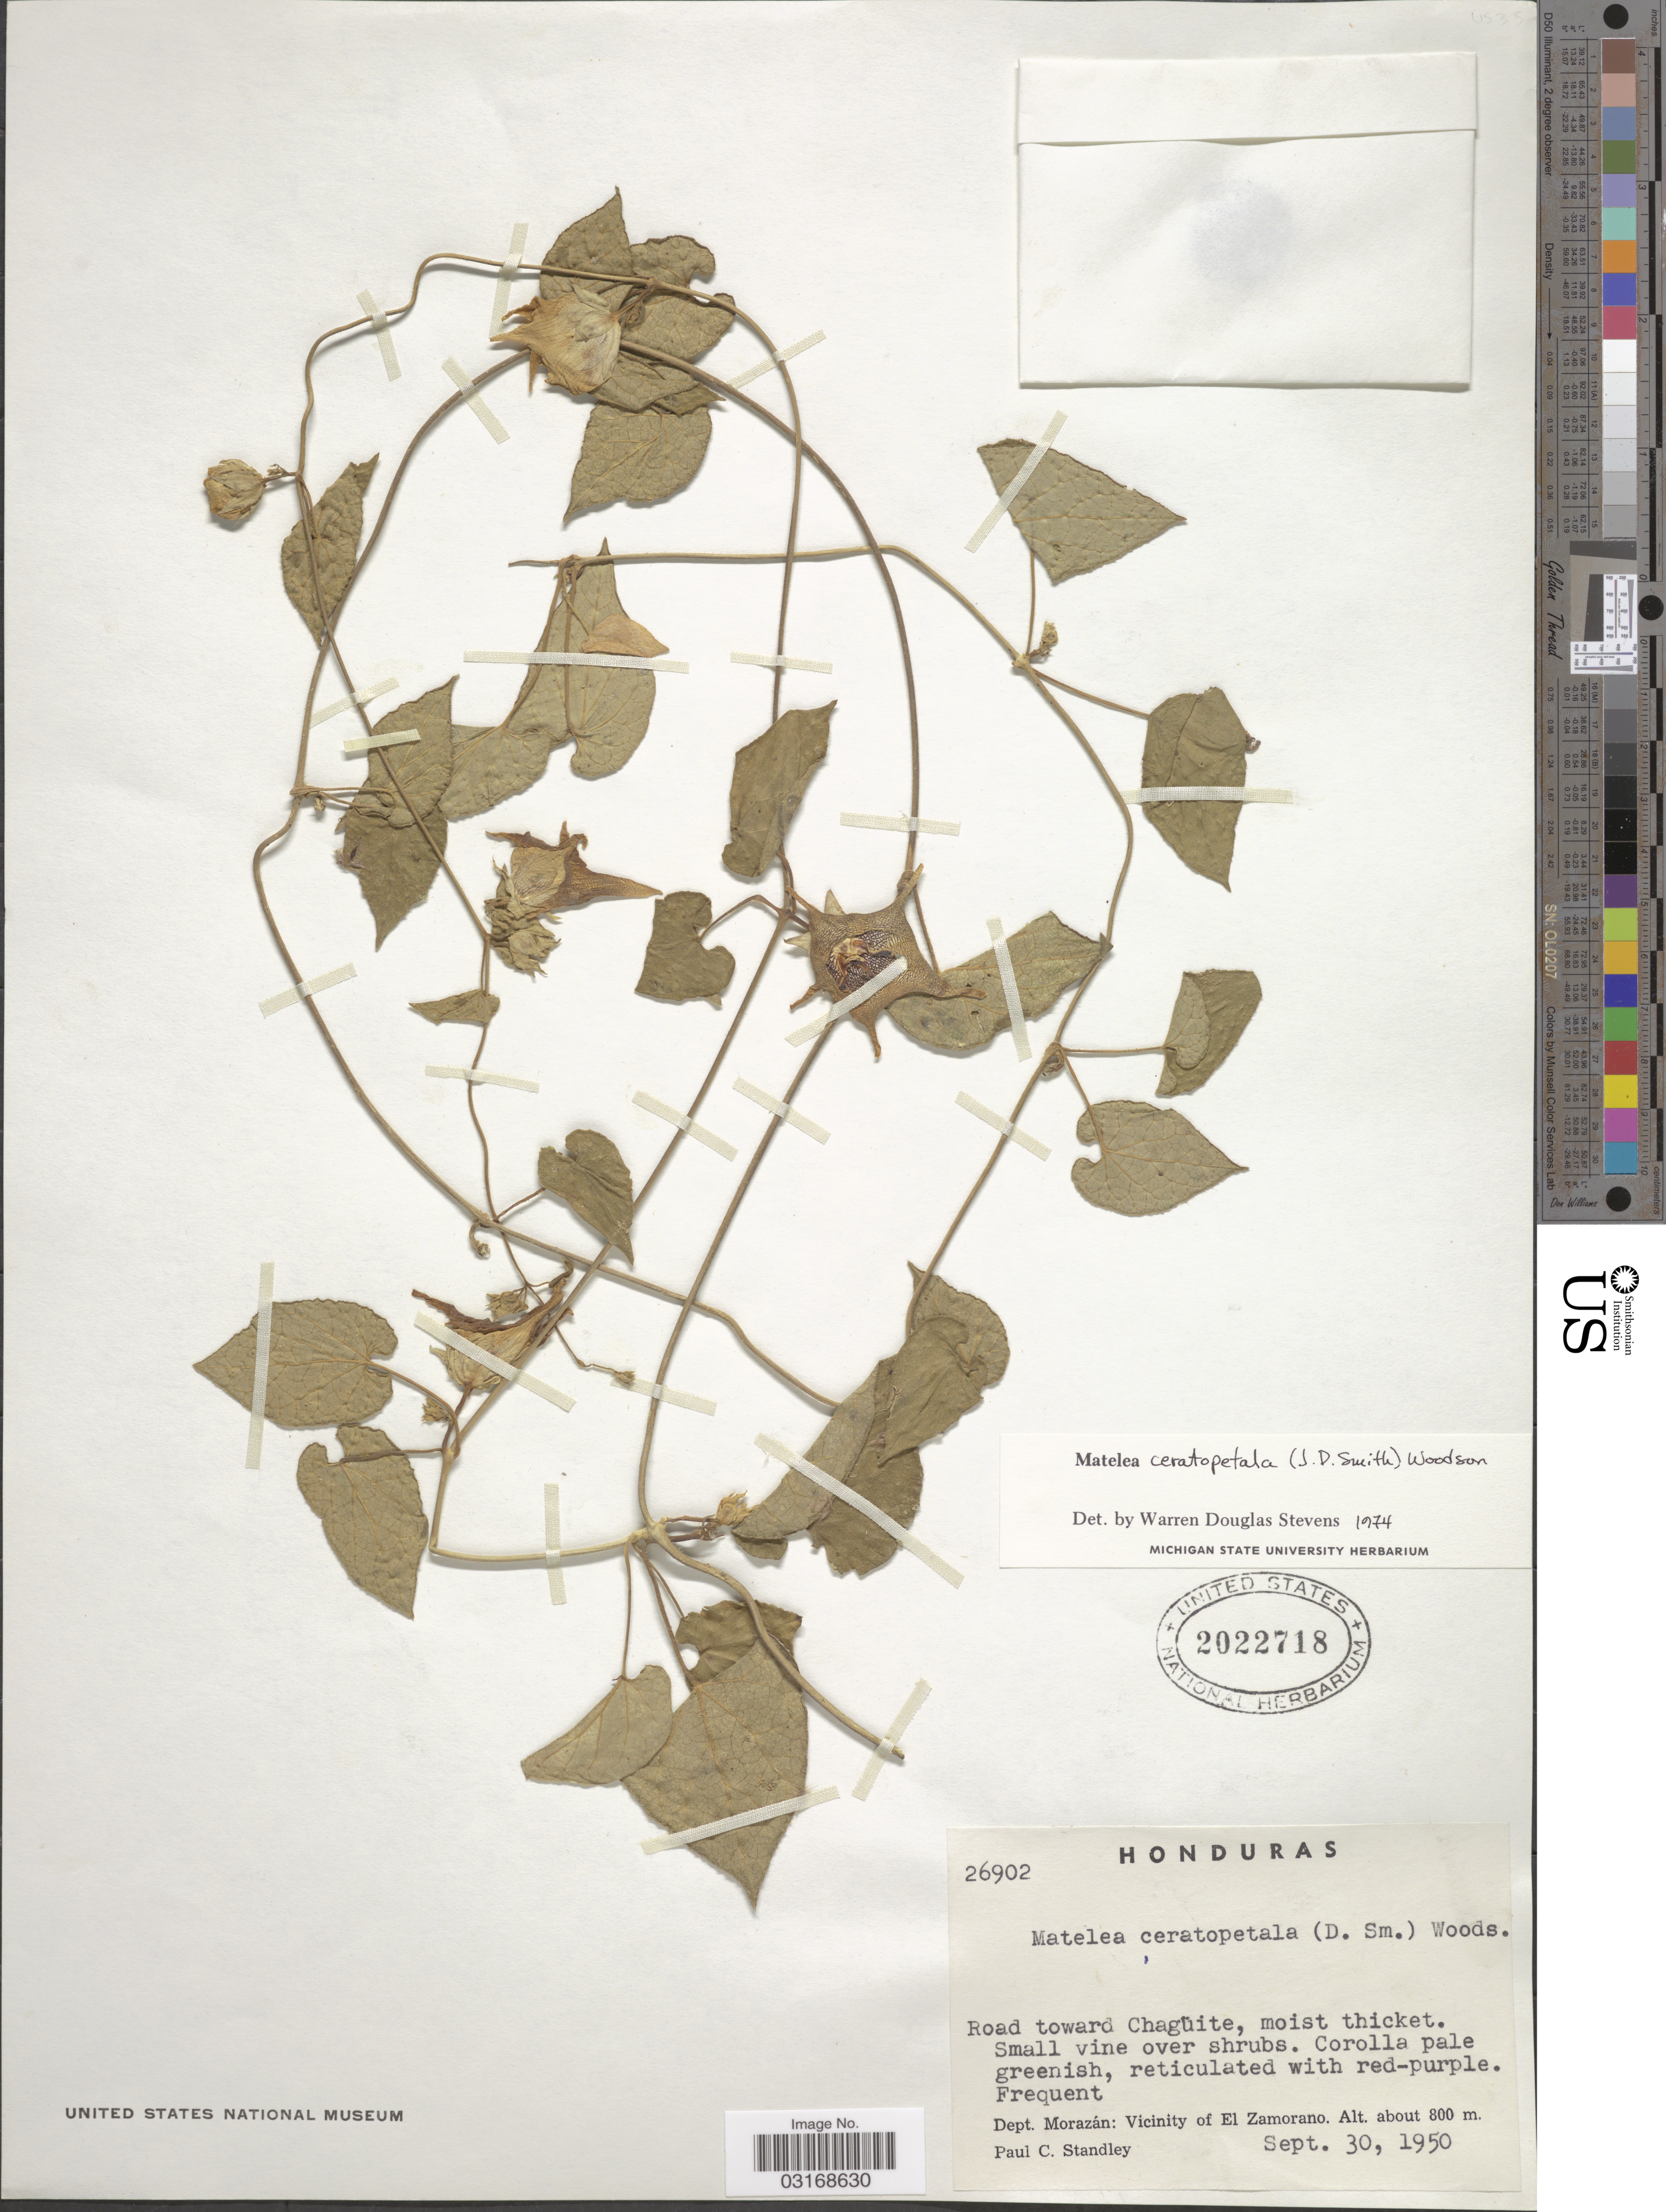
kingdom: Plantae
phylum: Tracheophyta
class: Magnoliopsida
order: Gentianales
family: Apocynaceae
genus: Matelea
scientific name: Matelea ceratopetala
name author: (Donn. Sm.) Woodson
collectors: P. C. Standley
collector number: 26902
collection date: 1950-09-30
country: Honduras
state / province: Fco. Morazán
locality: Road toward Chagüit. Dept. Morazán: Vicinity of El Zamorano.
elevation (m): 800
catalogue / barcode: US 2022718